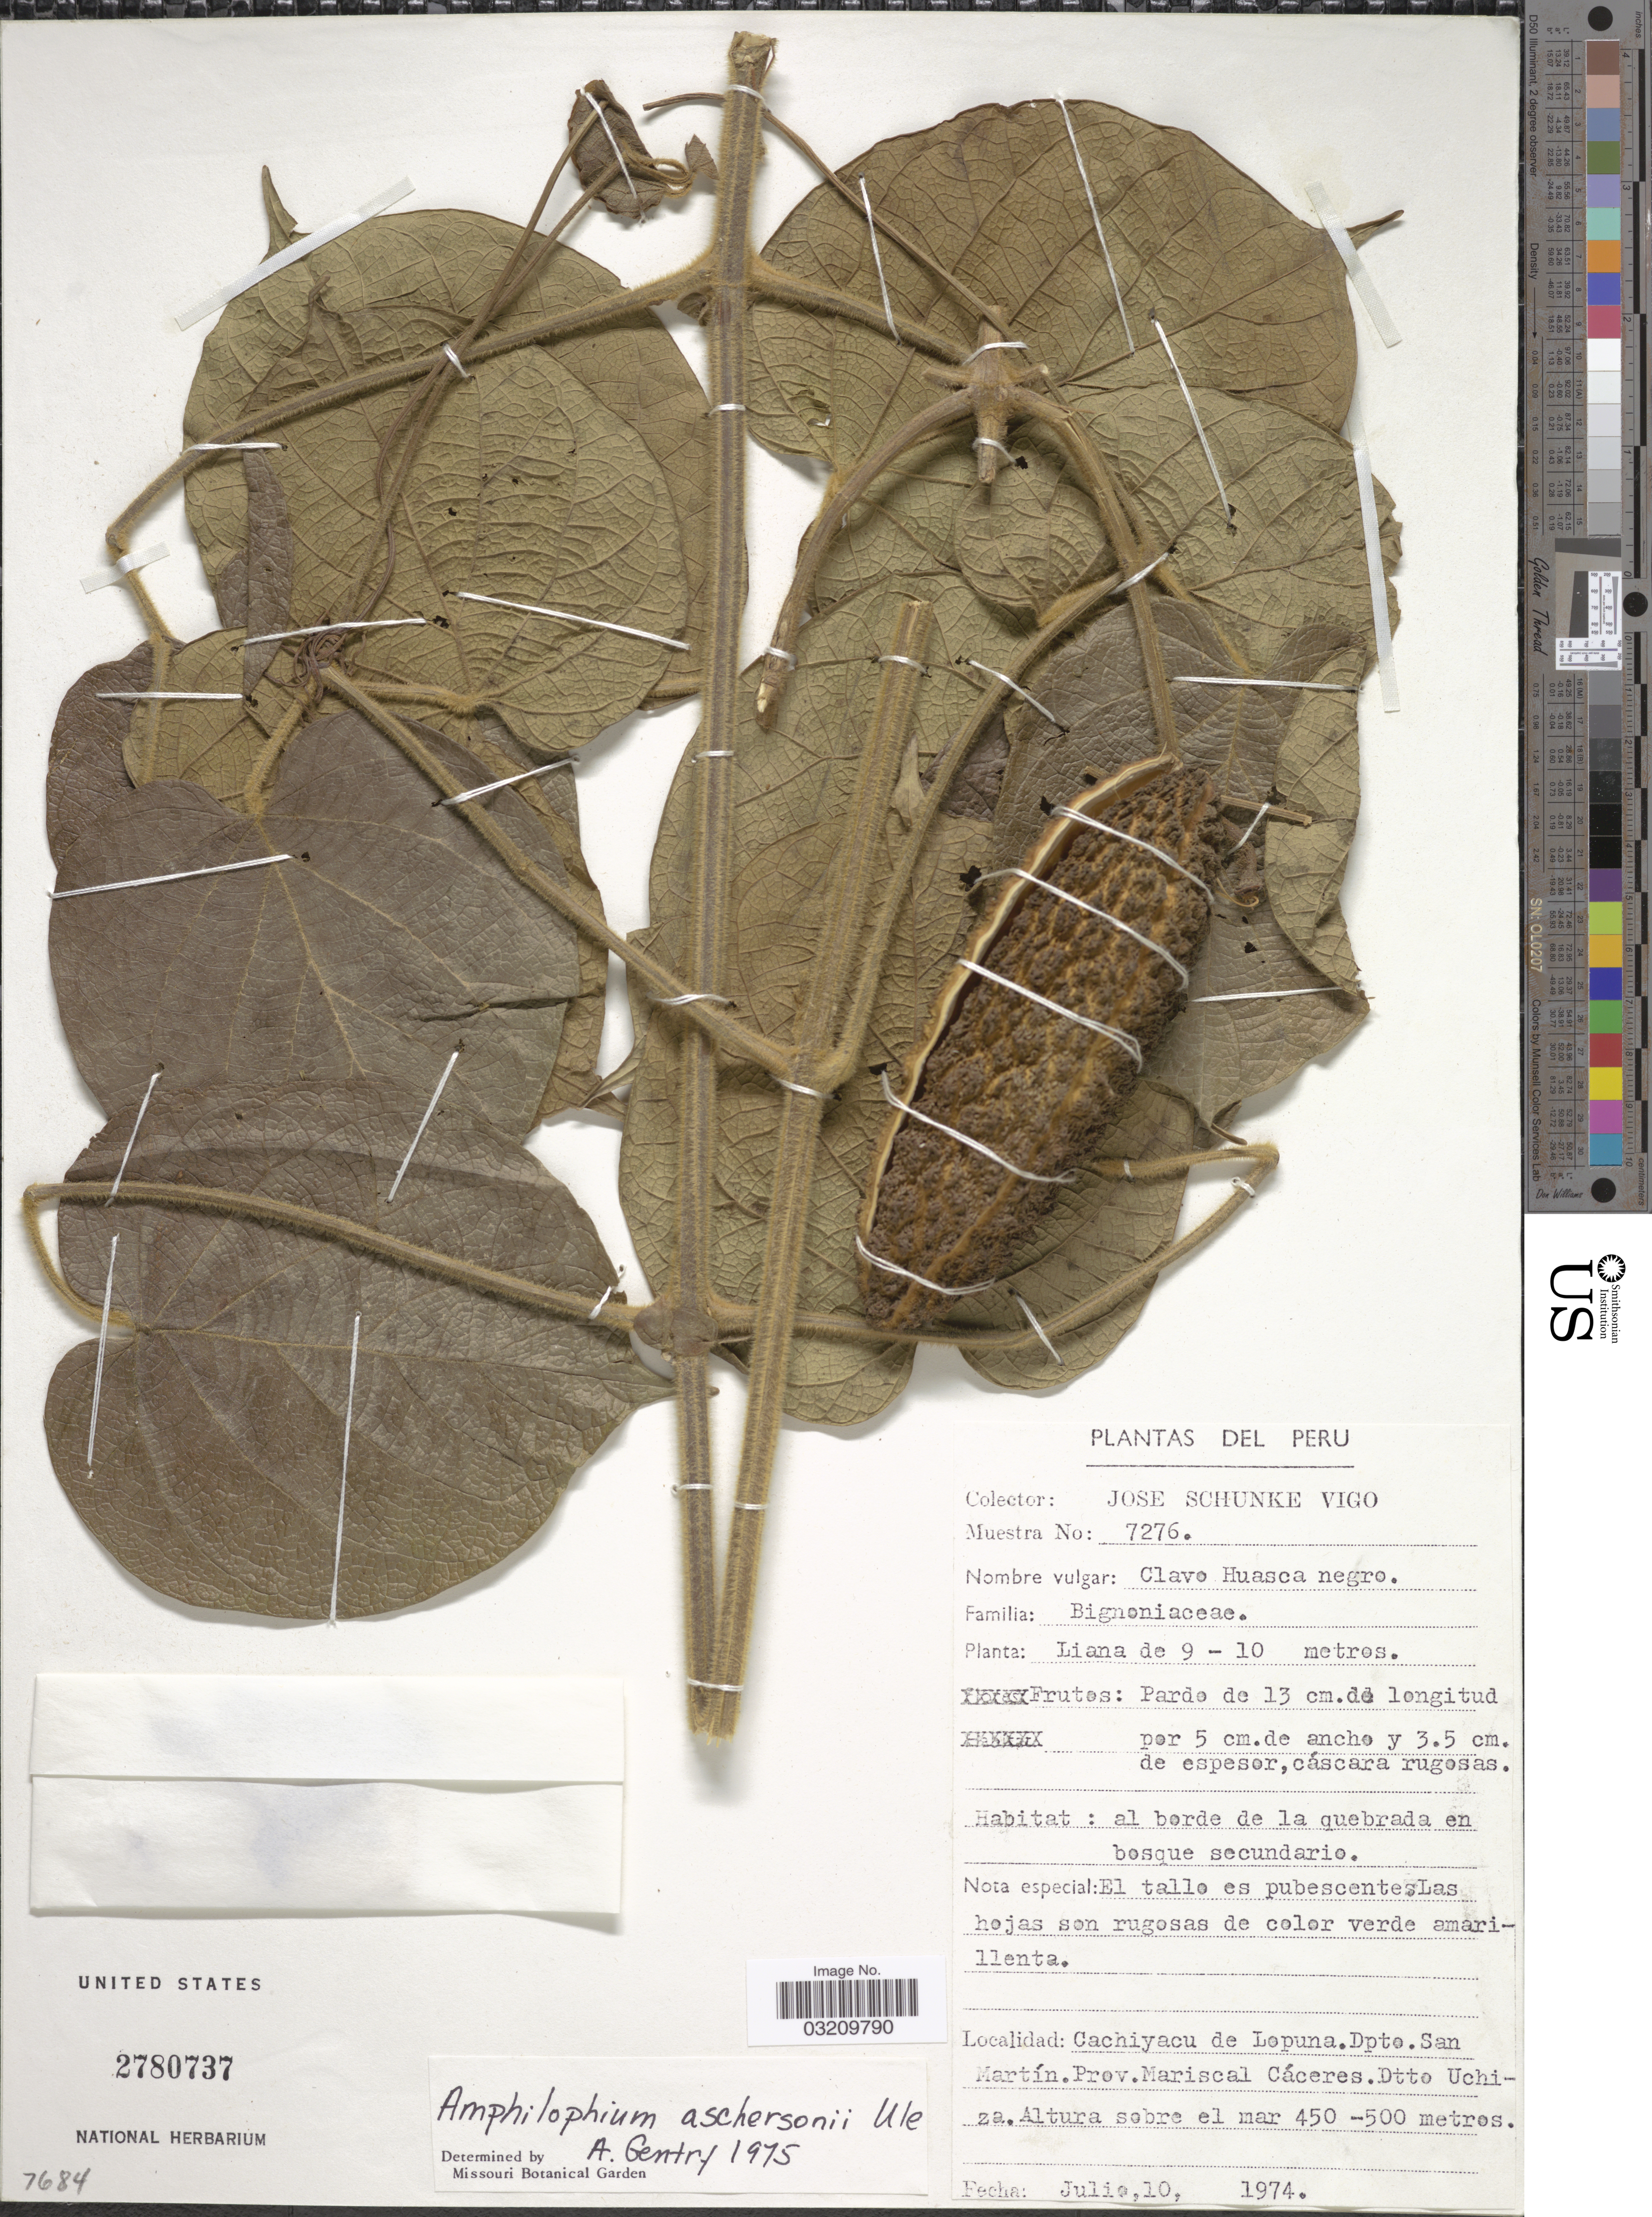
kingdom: Plantae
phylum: Tracheophyta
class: Magnoliopsida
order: Lamiales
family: Bignoniaceae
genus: Amphilophium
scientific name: Amphilophium aschersonii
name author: Ule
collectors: J. Schunke Vigo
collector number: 7276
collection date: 1974-07-10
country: Peru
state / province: San Martín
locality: Cachiyacu de Lopuna. Dpto. San Martín. Prov. Mariscal Cáceres. Dtto Uchiza.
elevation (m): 450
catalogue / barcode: US 2780737